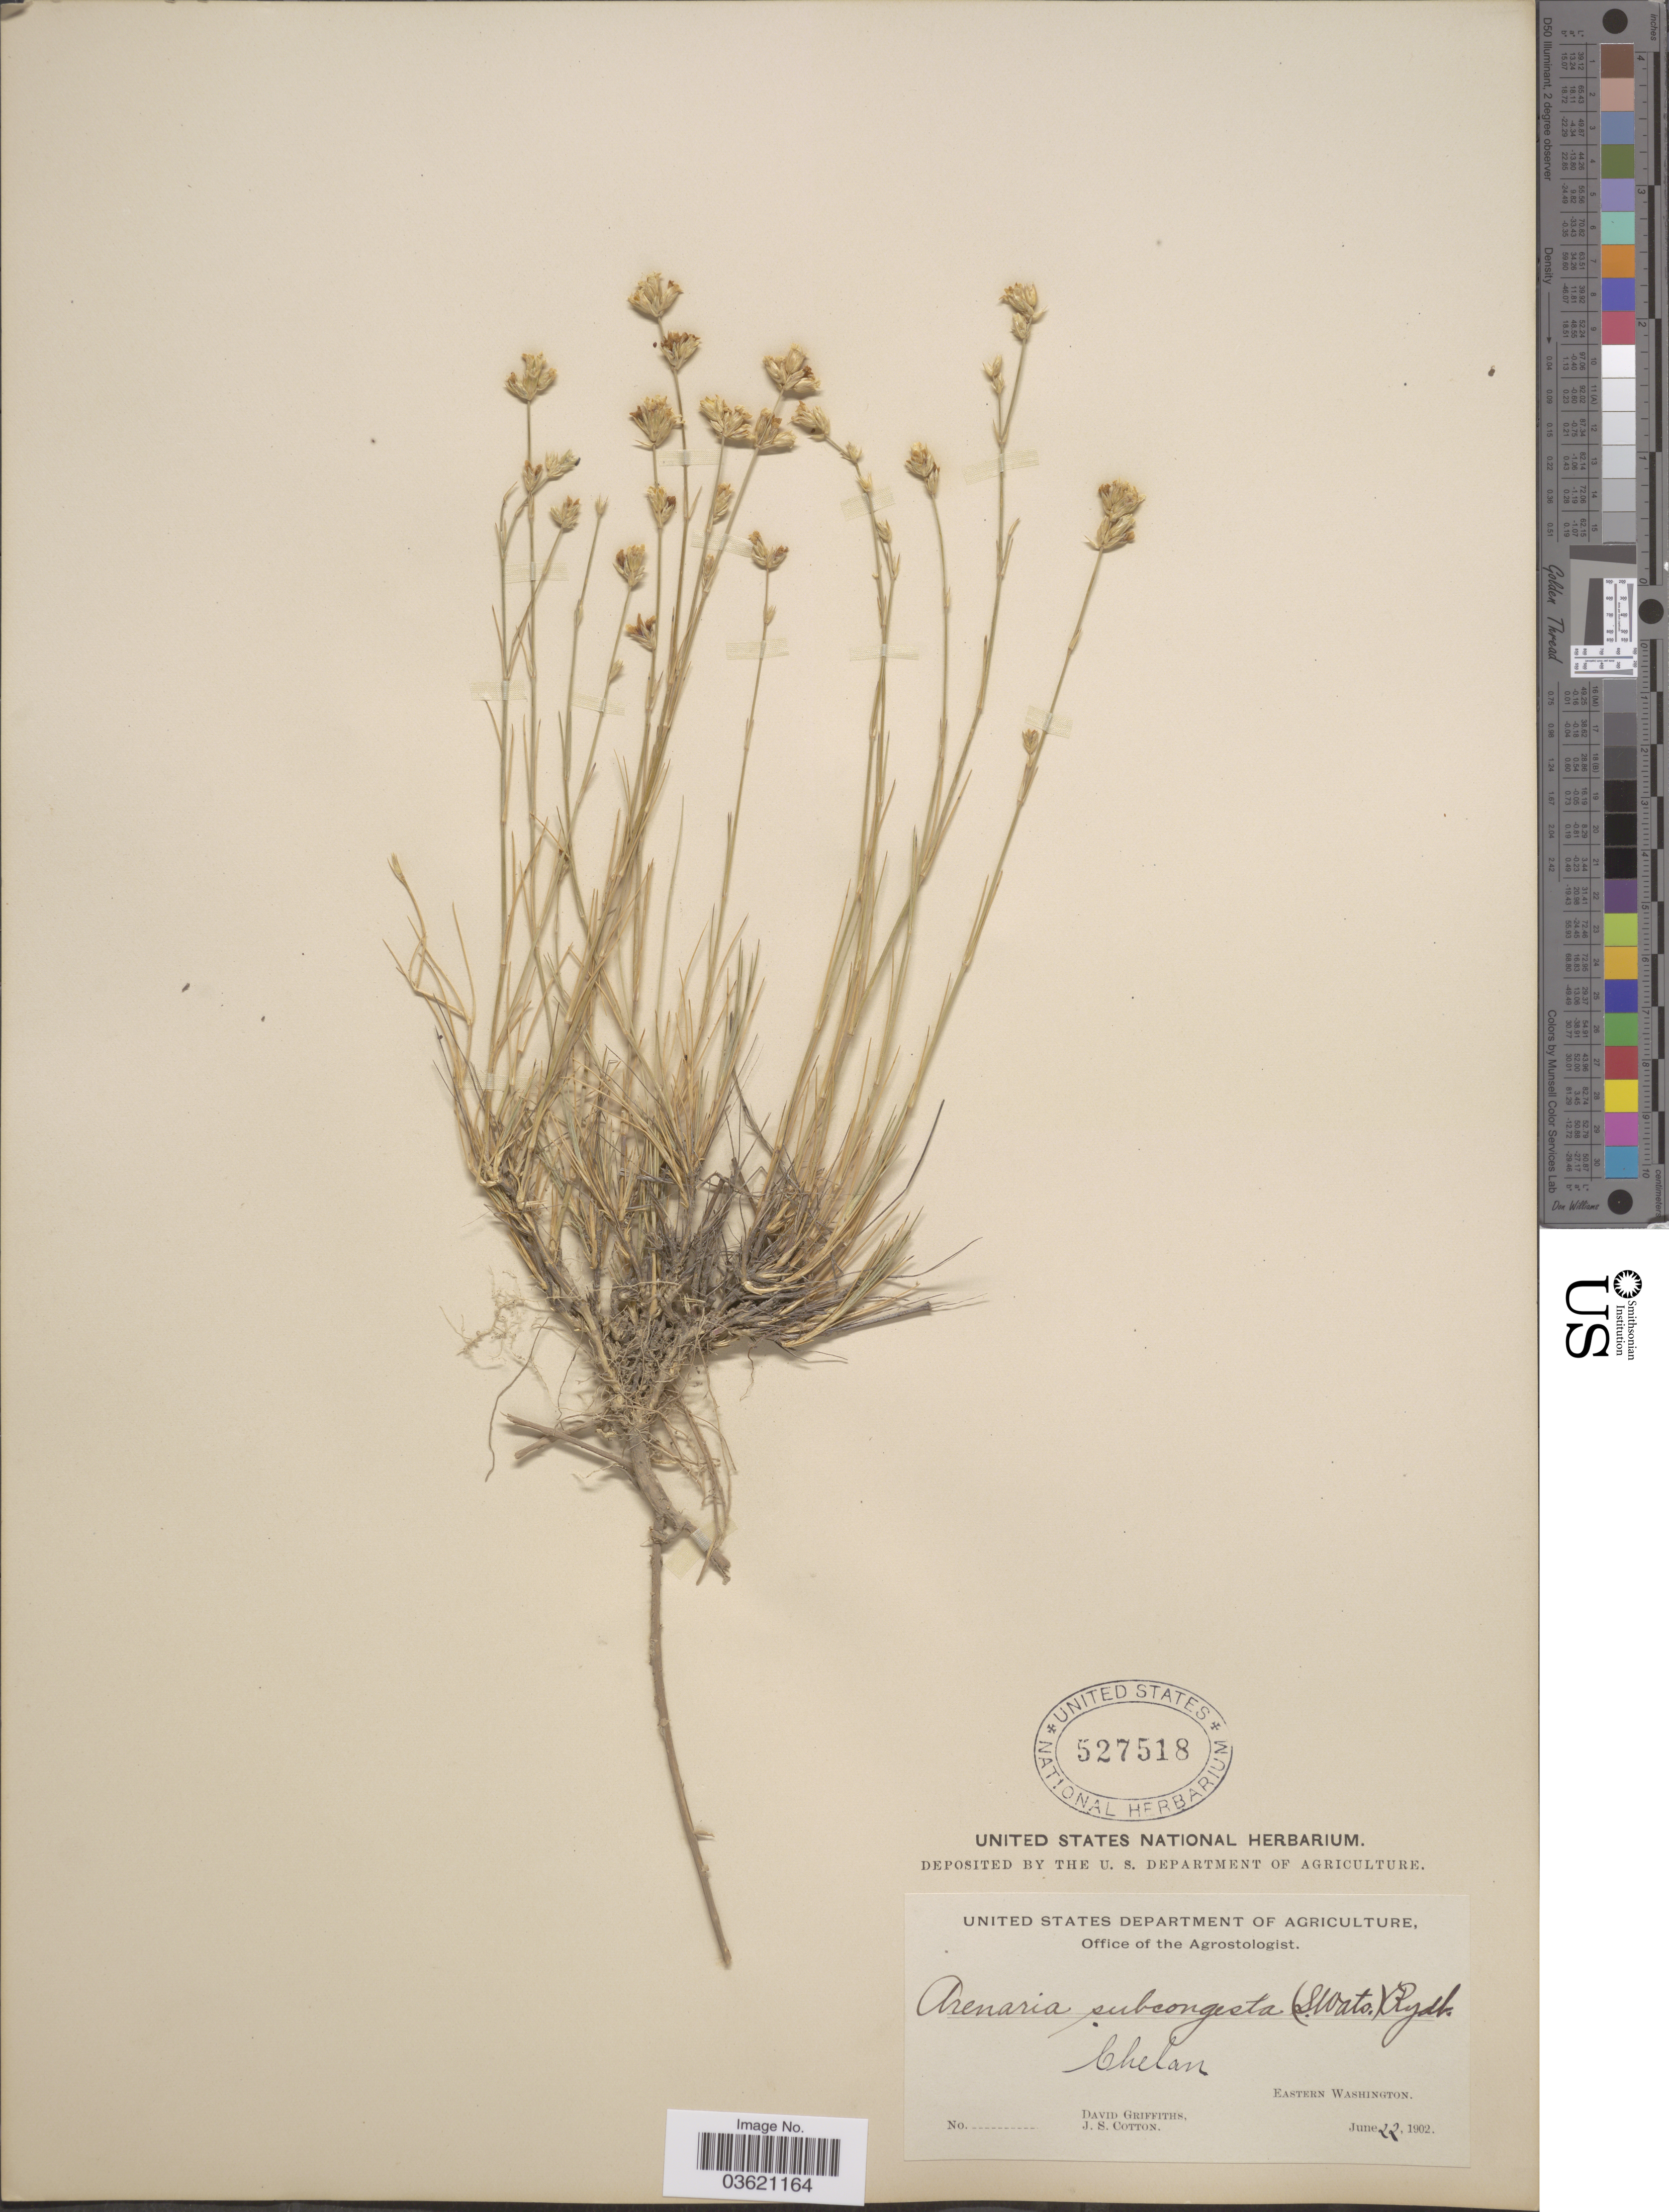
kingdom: Plantae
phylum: Tracheophyta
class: Magnoliopsida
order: Caryophyllales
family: Caryophyllaceae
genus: Eremogone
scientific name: Eremogone congesta var. prolifera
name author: (Maguire) R.L. Hartm. & Rabeler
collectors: D. Griffiths & J. S. Cotton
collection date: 1902-06-22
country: United States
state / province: Washington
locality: Chelan, Eastern Washington.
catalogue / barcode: US 527518